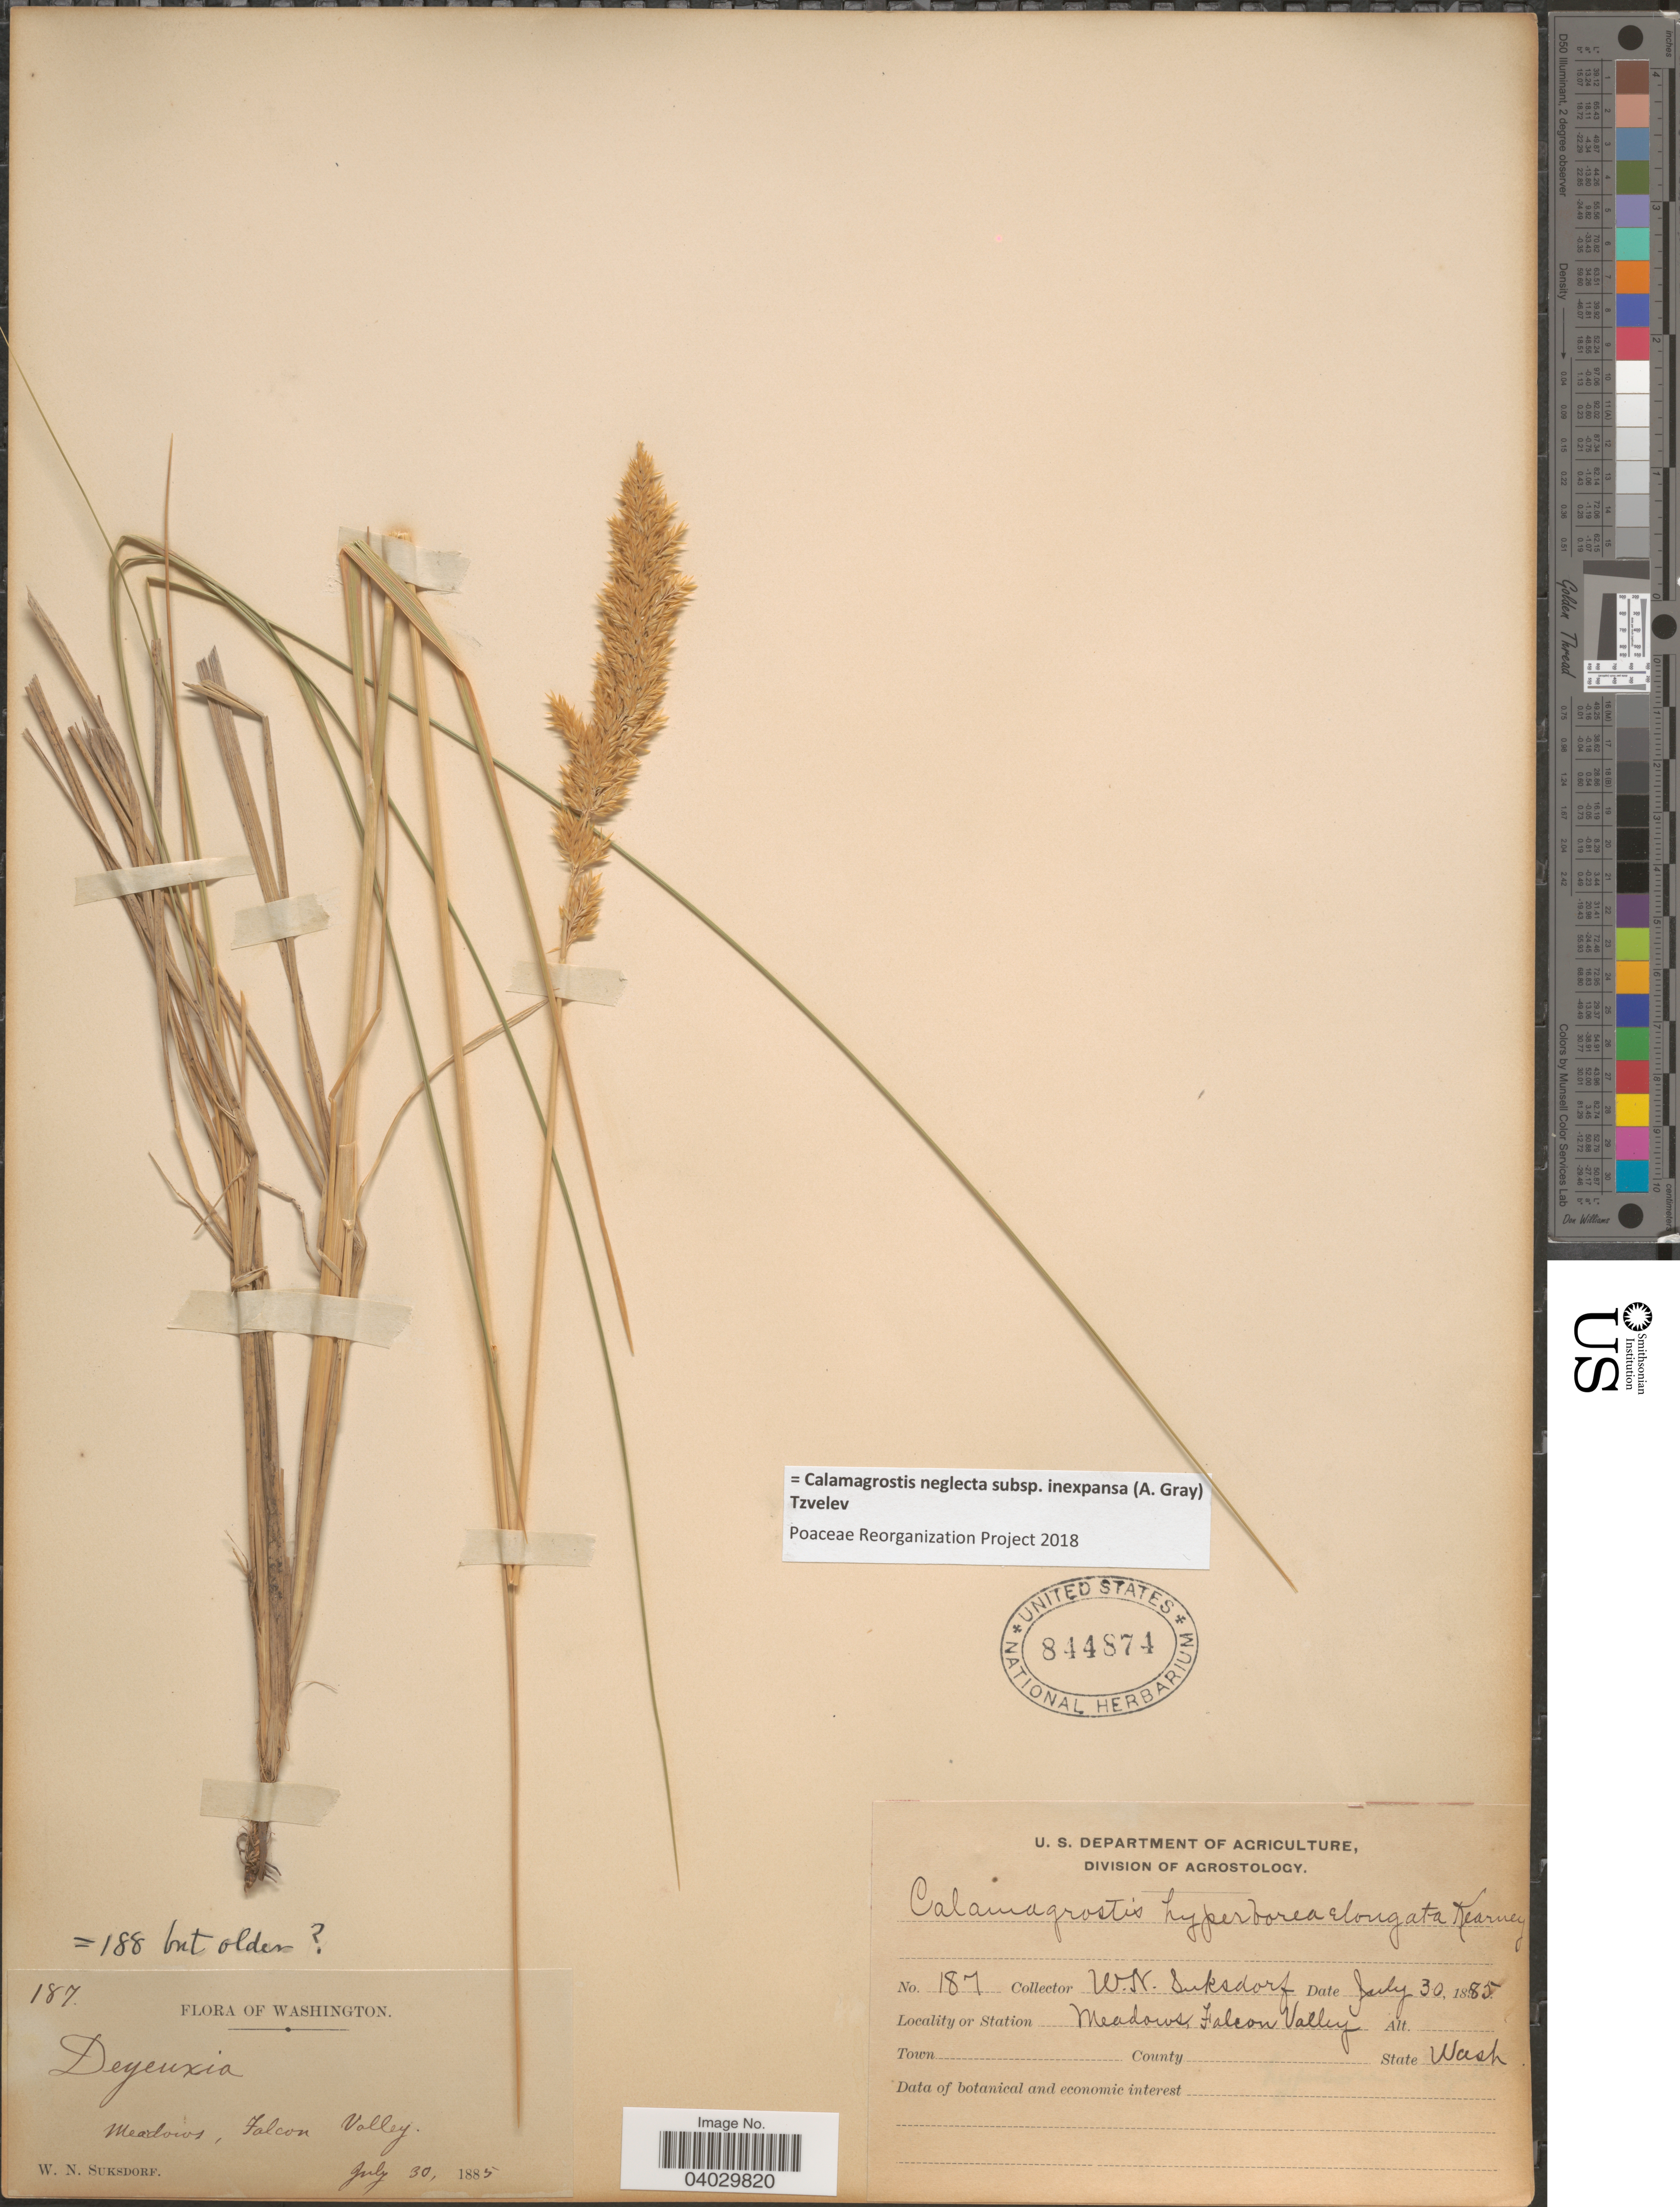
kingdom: Plantae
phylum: Tracheophyta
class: Liliopsida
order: Poales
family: Poaceae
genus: Calamagrostis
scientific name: Calamagrostis neglecta subsp. inexpansa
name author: (A. Gray) Tzvelev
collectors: W. N. Suksdorf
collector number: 187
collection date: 1885-07-30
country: United States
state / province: Washington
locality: Station Meadows, Falcon Valley.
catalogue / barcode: US 844874